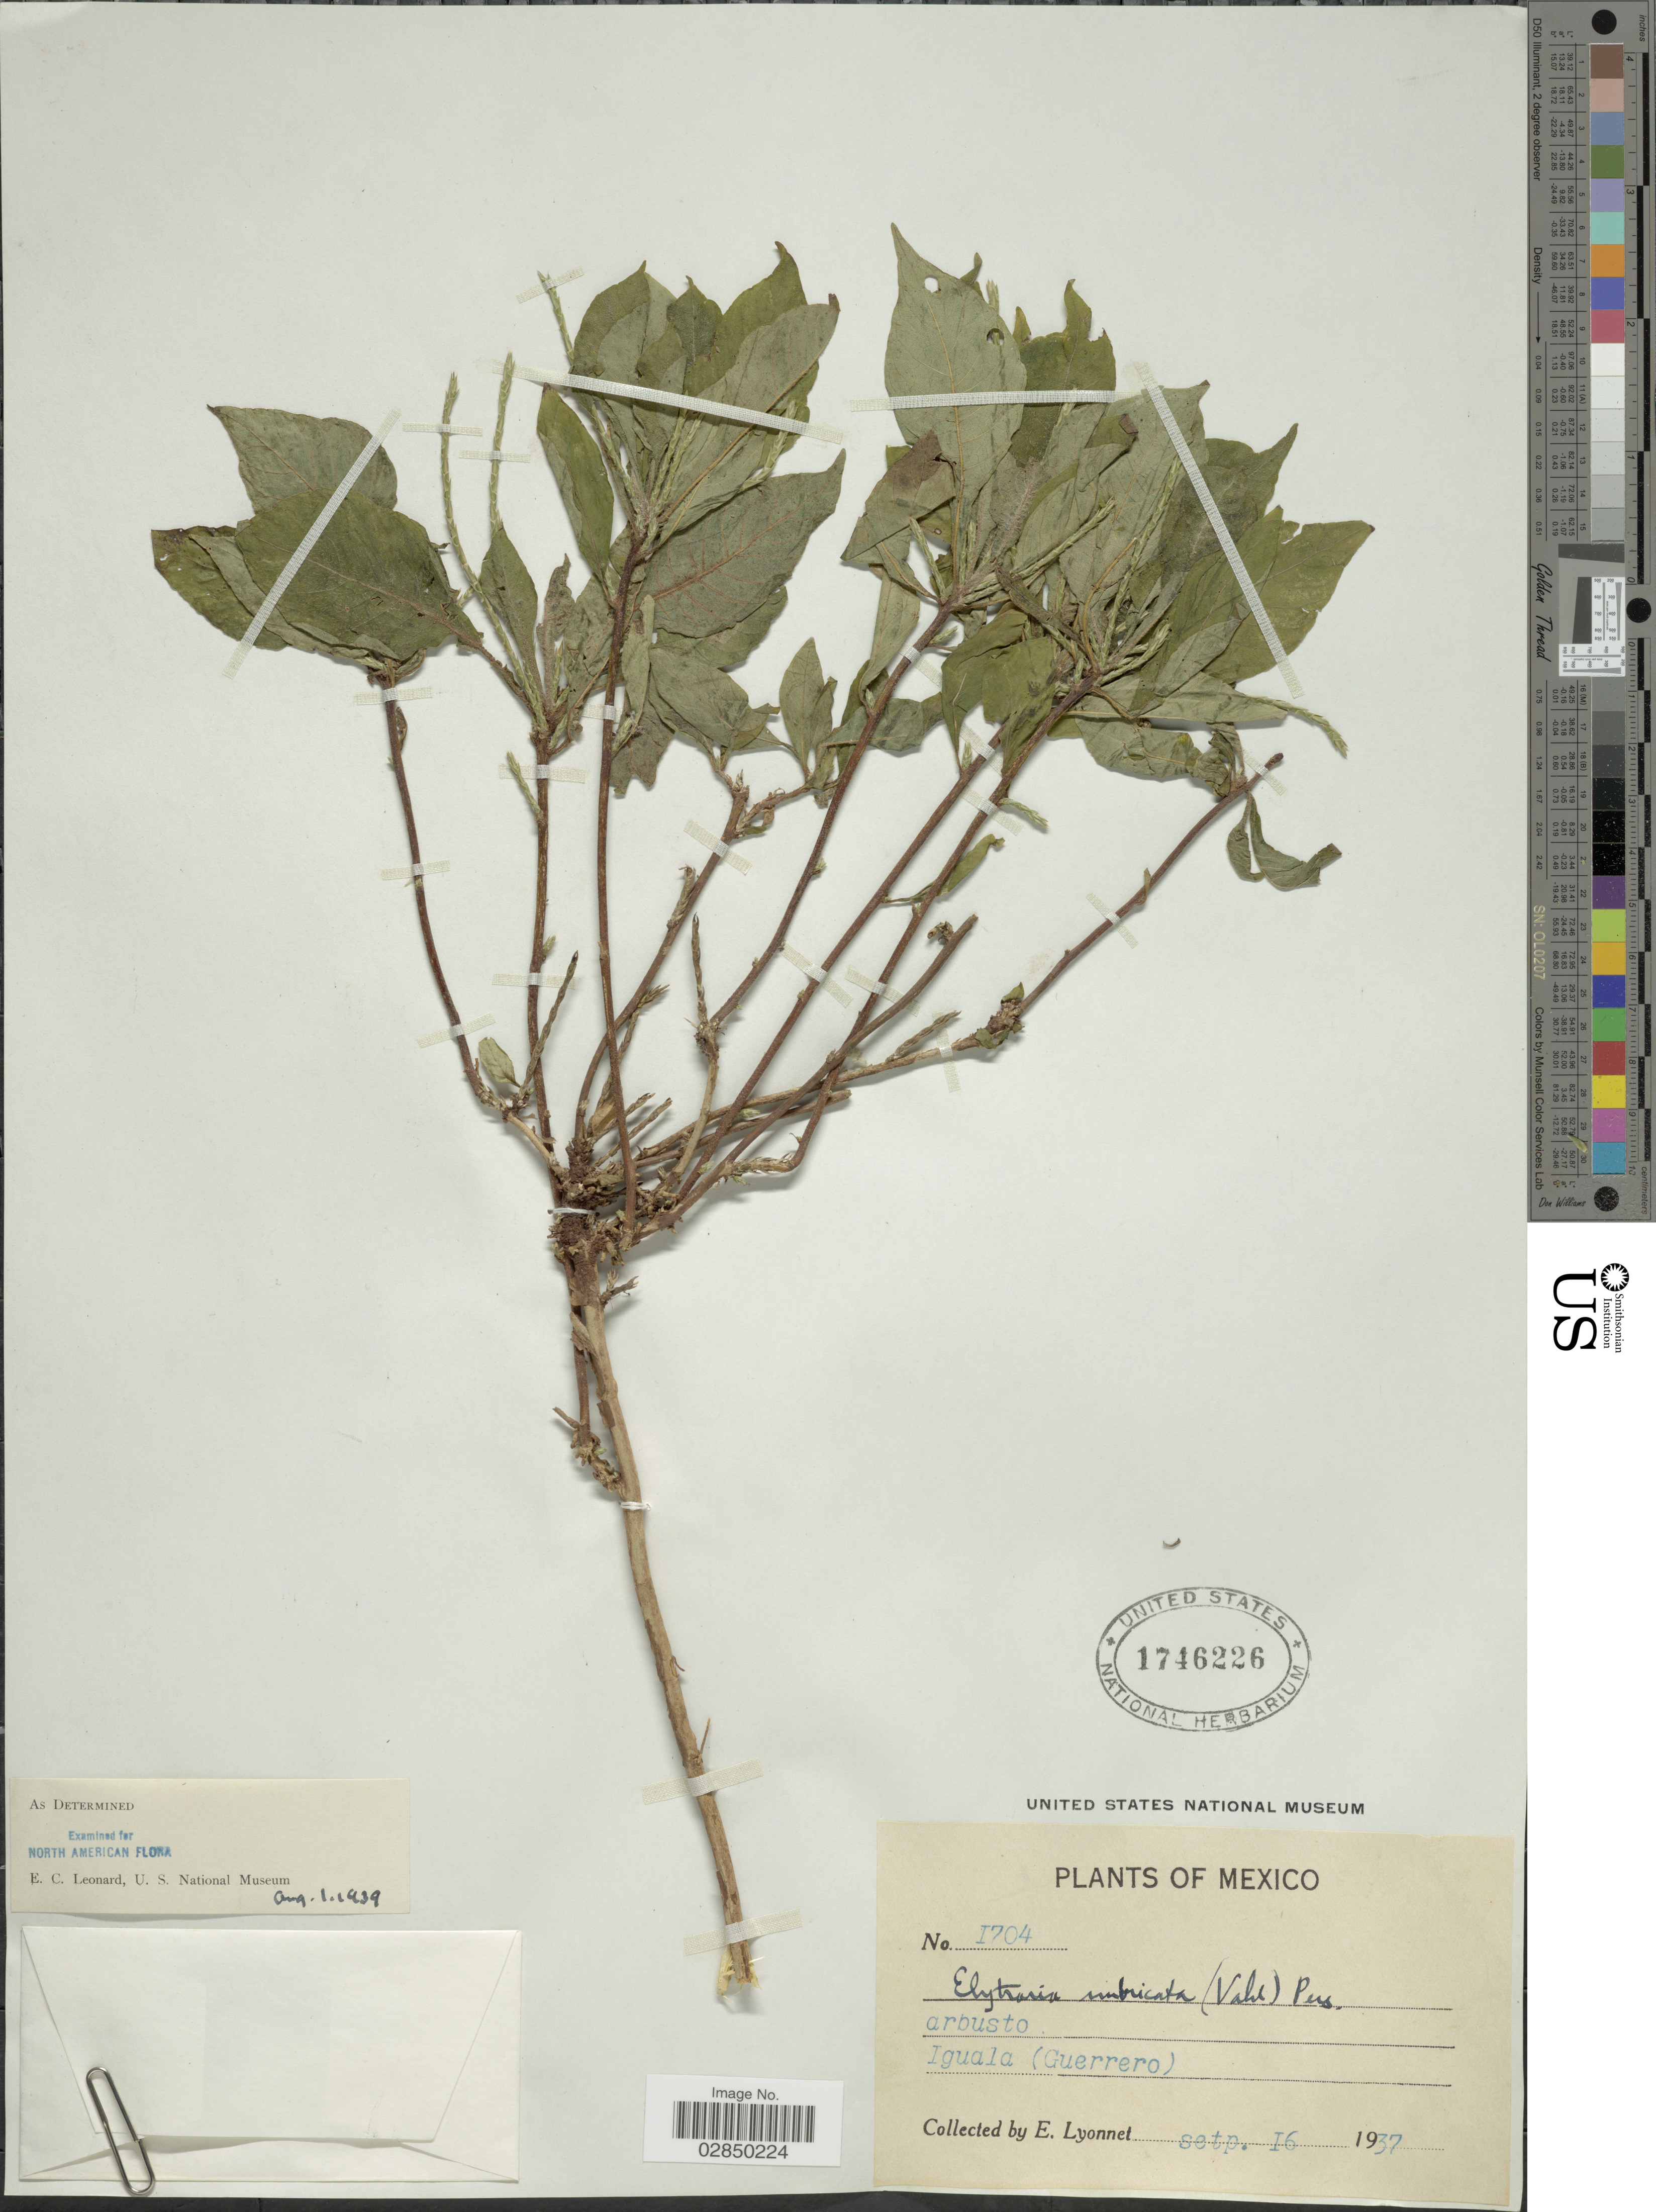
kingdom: Plantae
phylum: Tracheophyta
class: Magnoliopsida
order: Lamiales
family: Acanthaceae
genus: Elytraria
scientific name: Elytraria imbricata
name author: (Vahl) Pers.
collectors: E. Lyonnet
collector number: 1704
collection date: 1937-09-16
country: Mexico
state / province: Guerrero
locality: Iguala.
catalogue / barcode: US 1746226